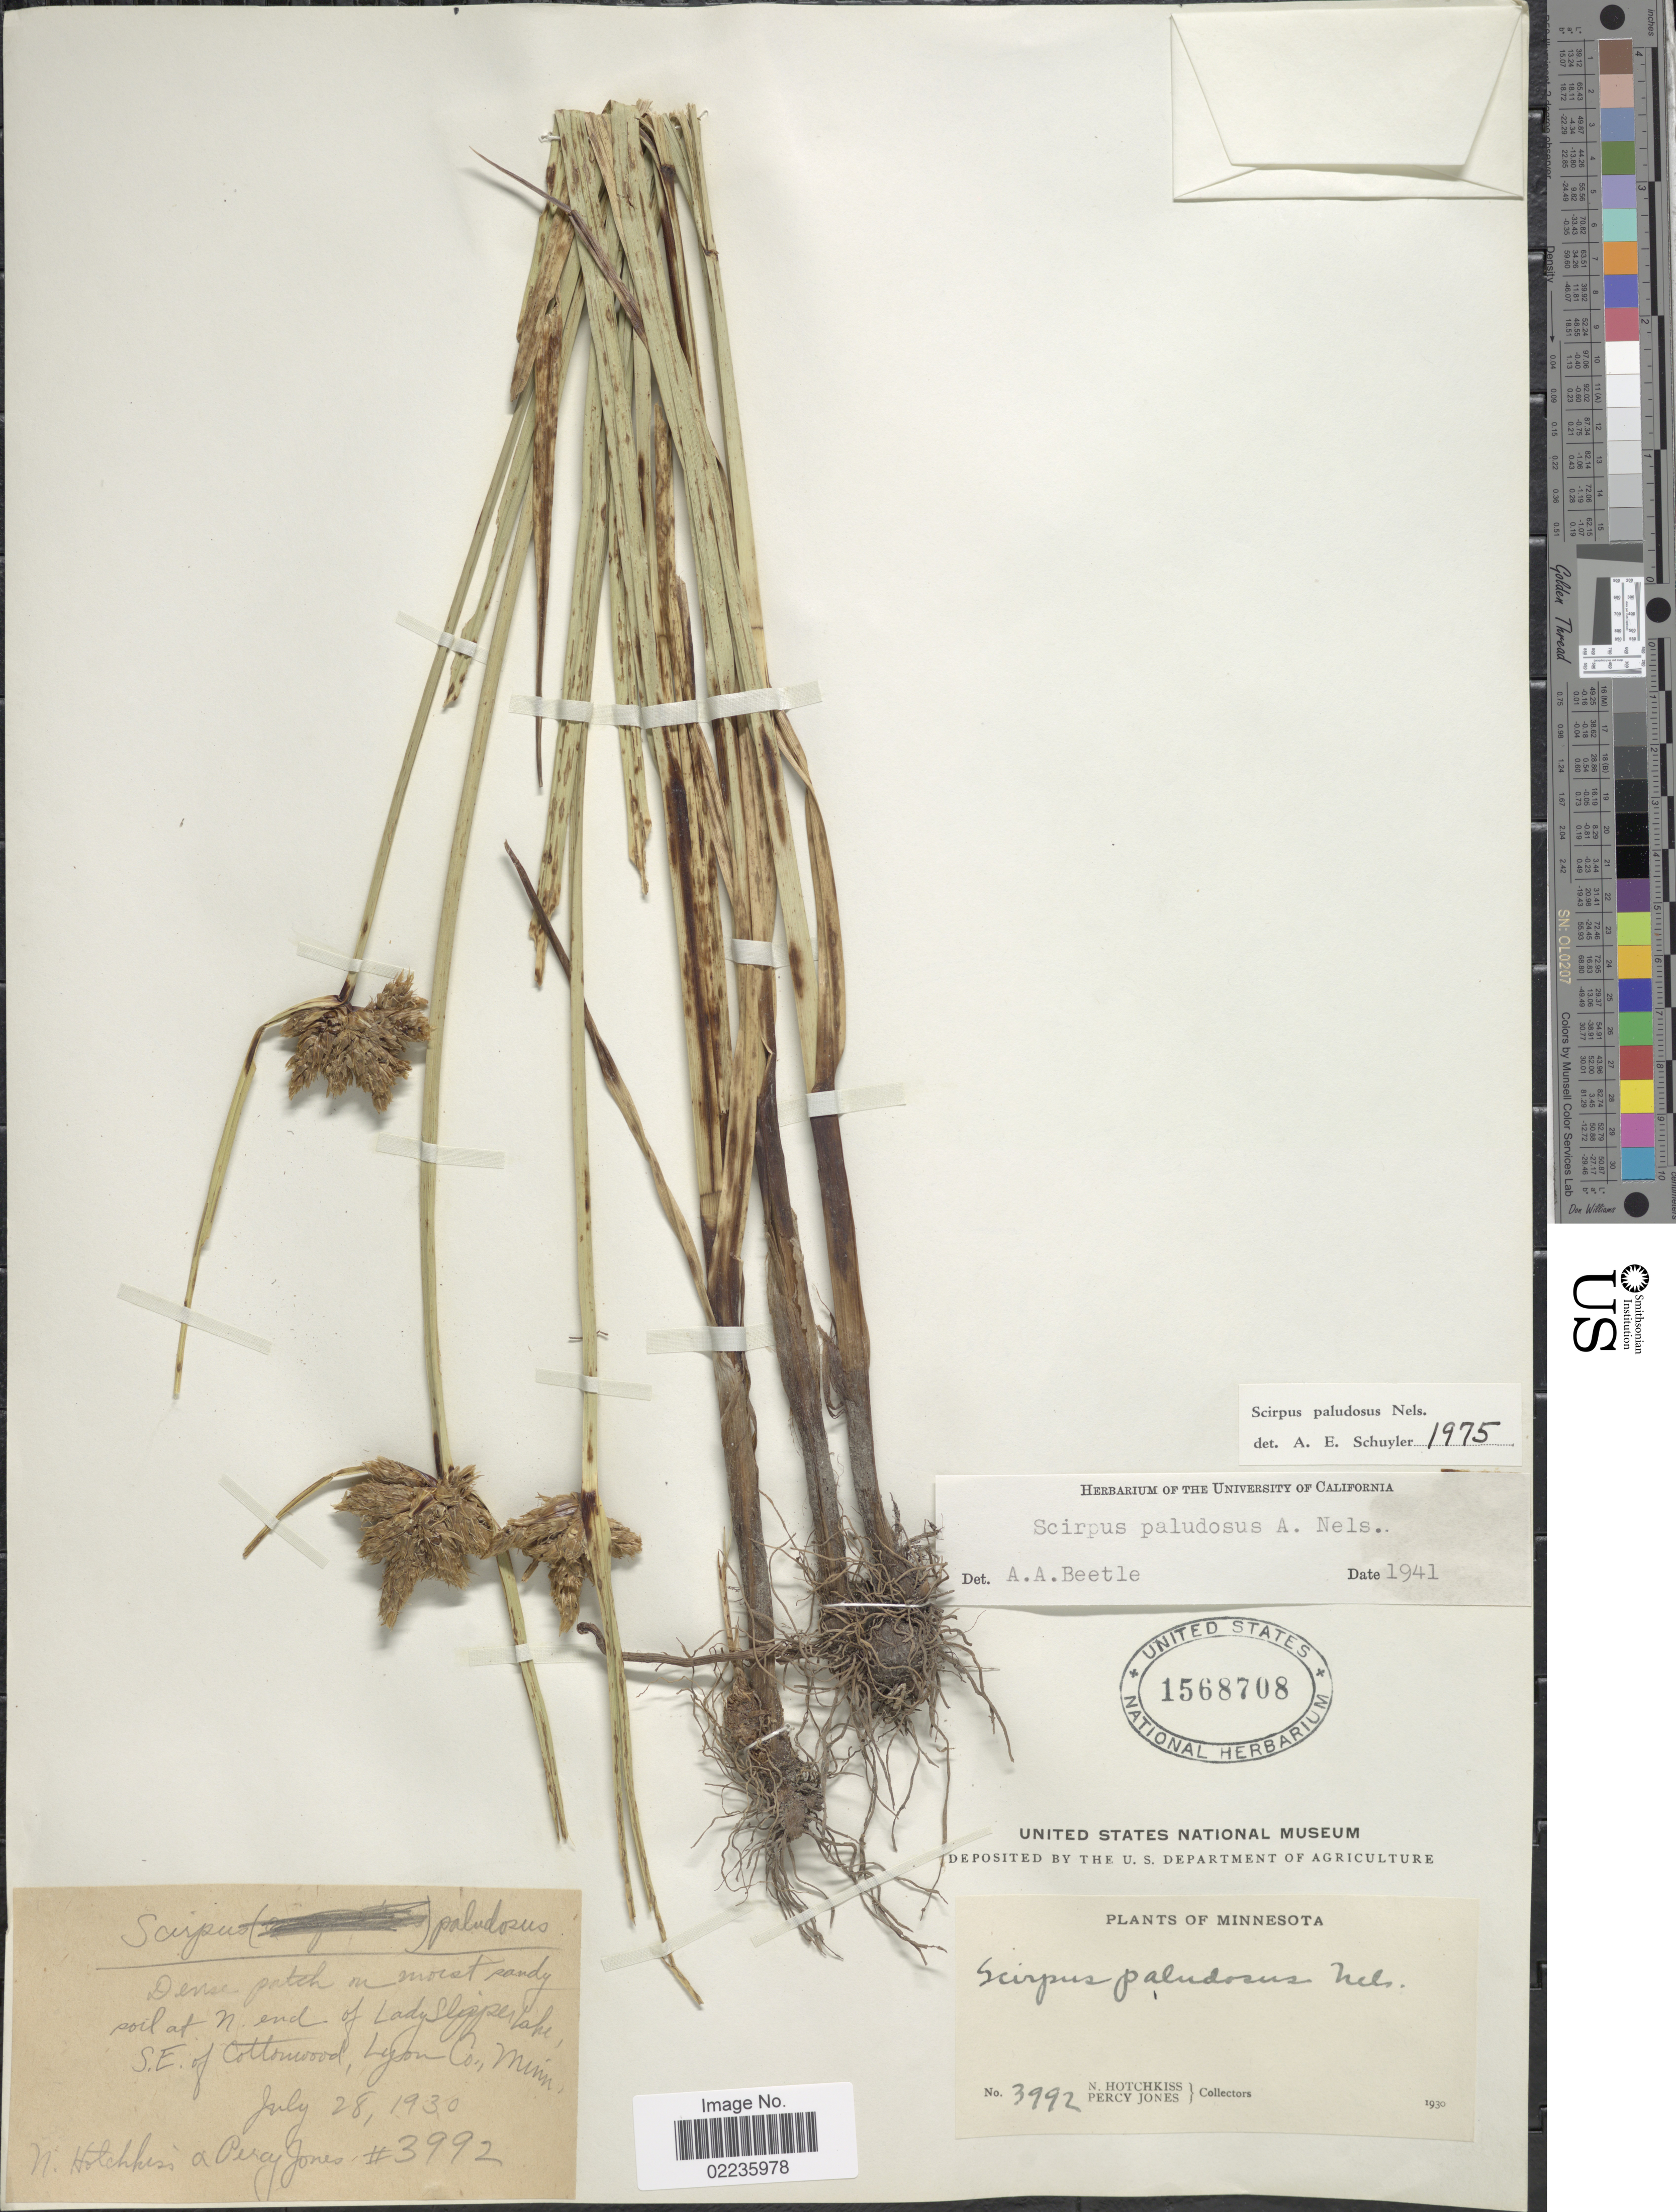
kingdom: Plantae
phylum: Tracheophyta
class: Liliopsida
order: Poales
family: Cyperaceae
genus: Bolboschoenus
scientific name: Bolboschoenus maritimus subsp. paludosus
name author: (A. Nelson) T. Koyama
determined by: Strong, M. T., (US), Smithsonian Institution - National Museum of Natural History (UNITED STATES)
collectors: N. Hotchkiss & P. Jones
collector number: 3992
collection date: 1930-07-28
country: United States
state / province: Minnesota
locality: N. end of Lady Slipper Lake, S.E. of Cottonwood, Lyon Co.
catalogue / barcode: US 1568708